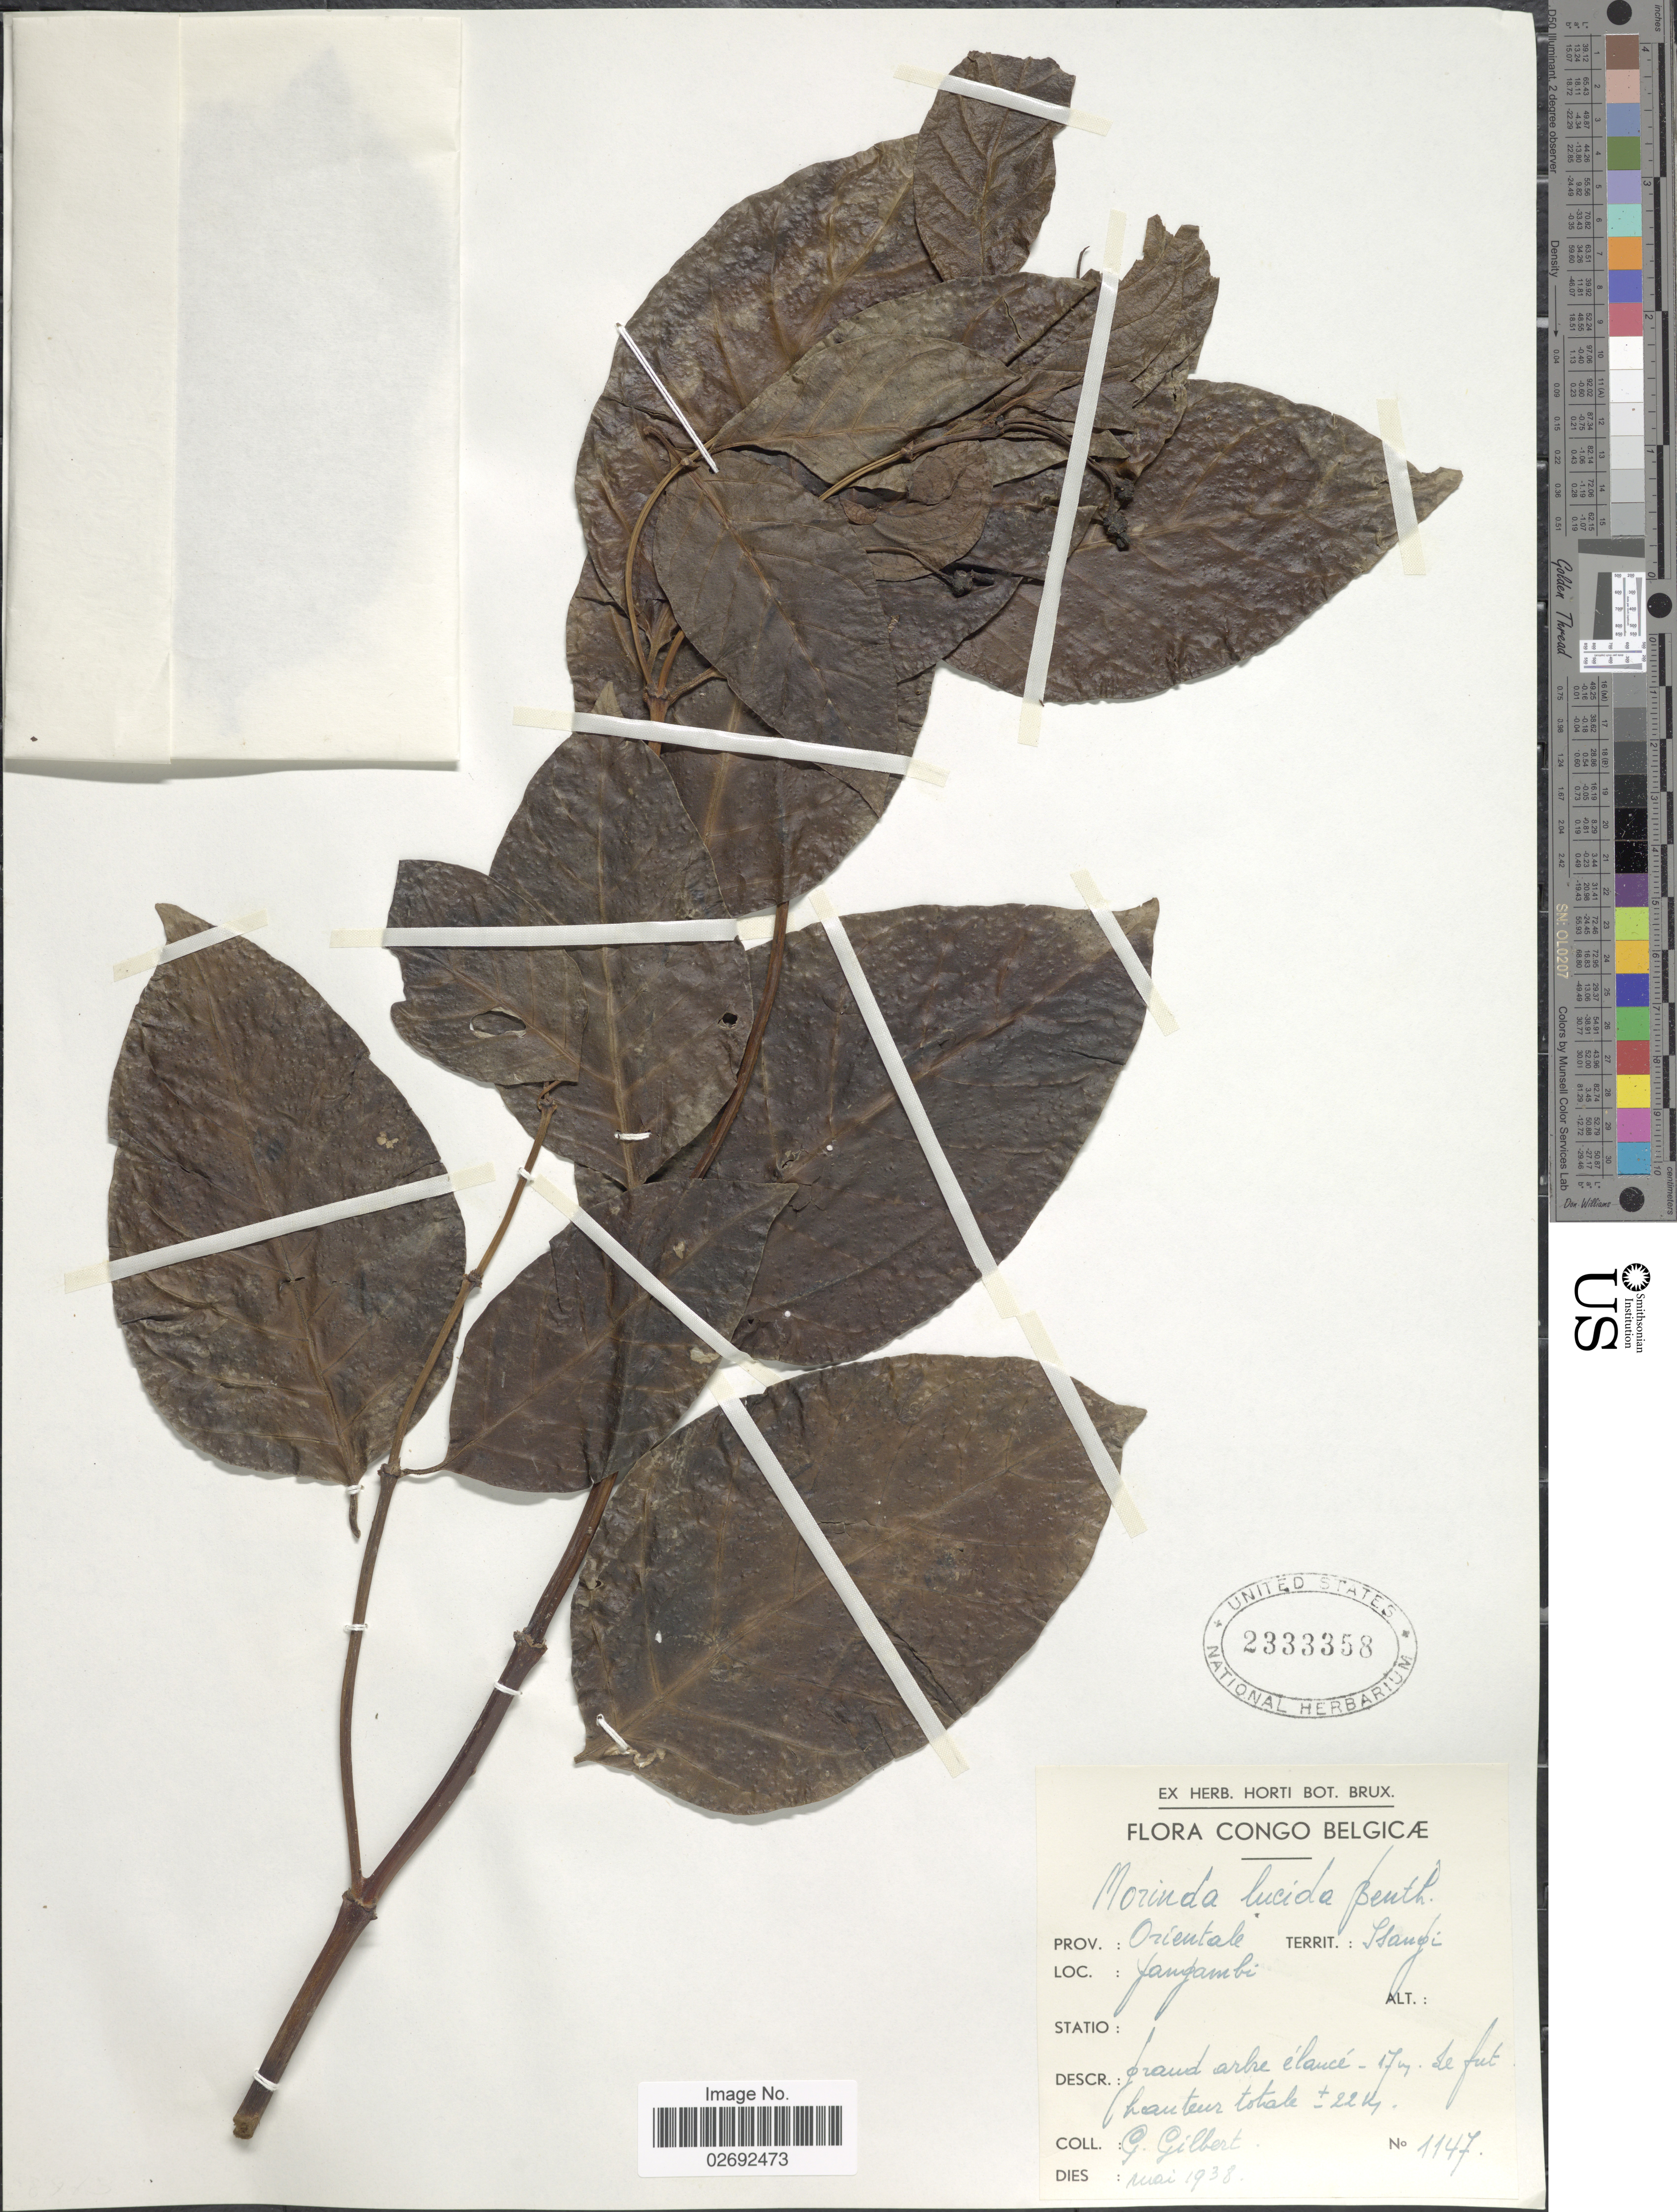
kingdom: Plantae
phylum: Tracheophyta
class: Magnoliopsida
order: Gentianales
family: Rubiaceae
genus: Morinda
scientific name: Morinda lucida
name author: Benth.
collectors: G. Gilbert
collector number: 1147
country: Congo, Democratic Republic of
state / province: Tshopo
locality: Congo Belgicae. Prov.: Orientale, Territ.: Isangi, Jangambi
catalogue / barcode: US 2333358